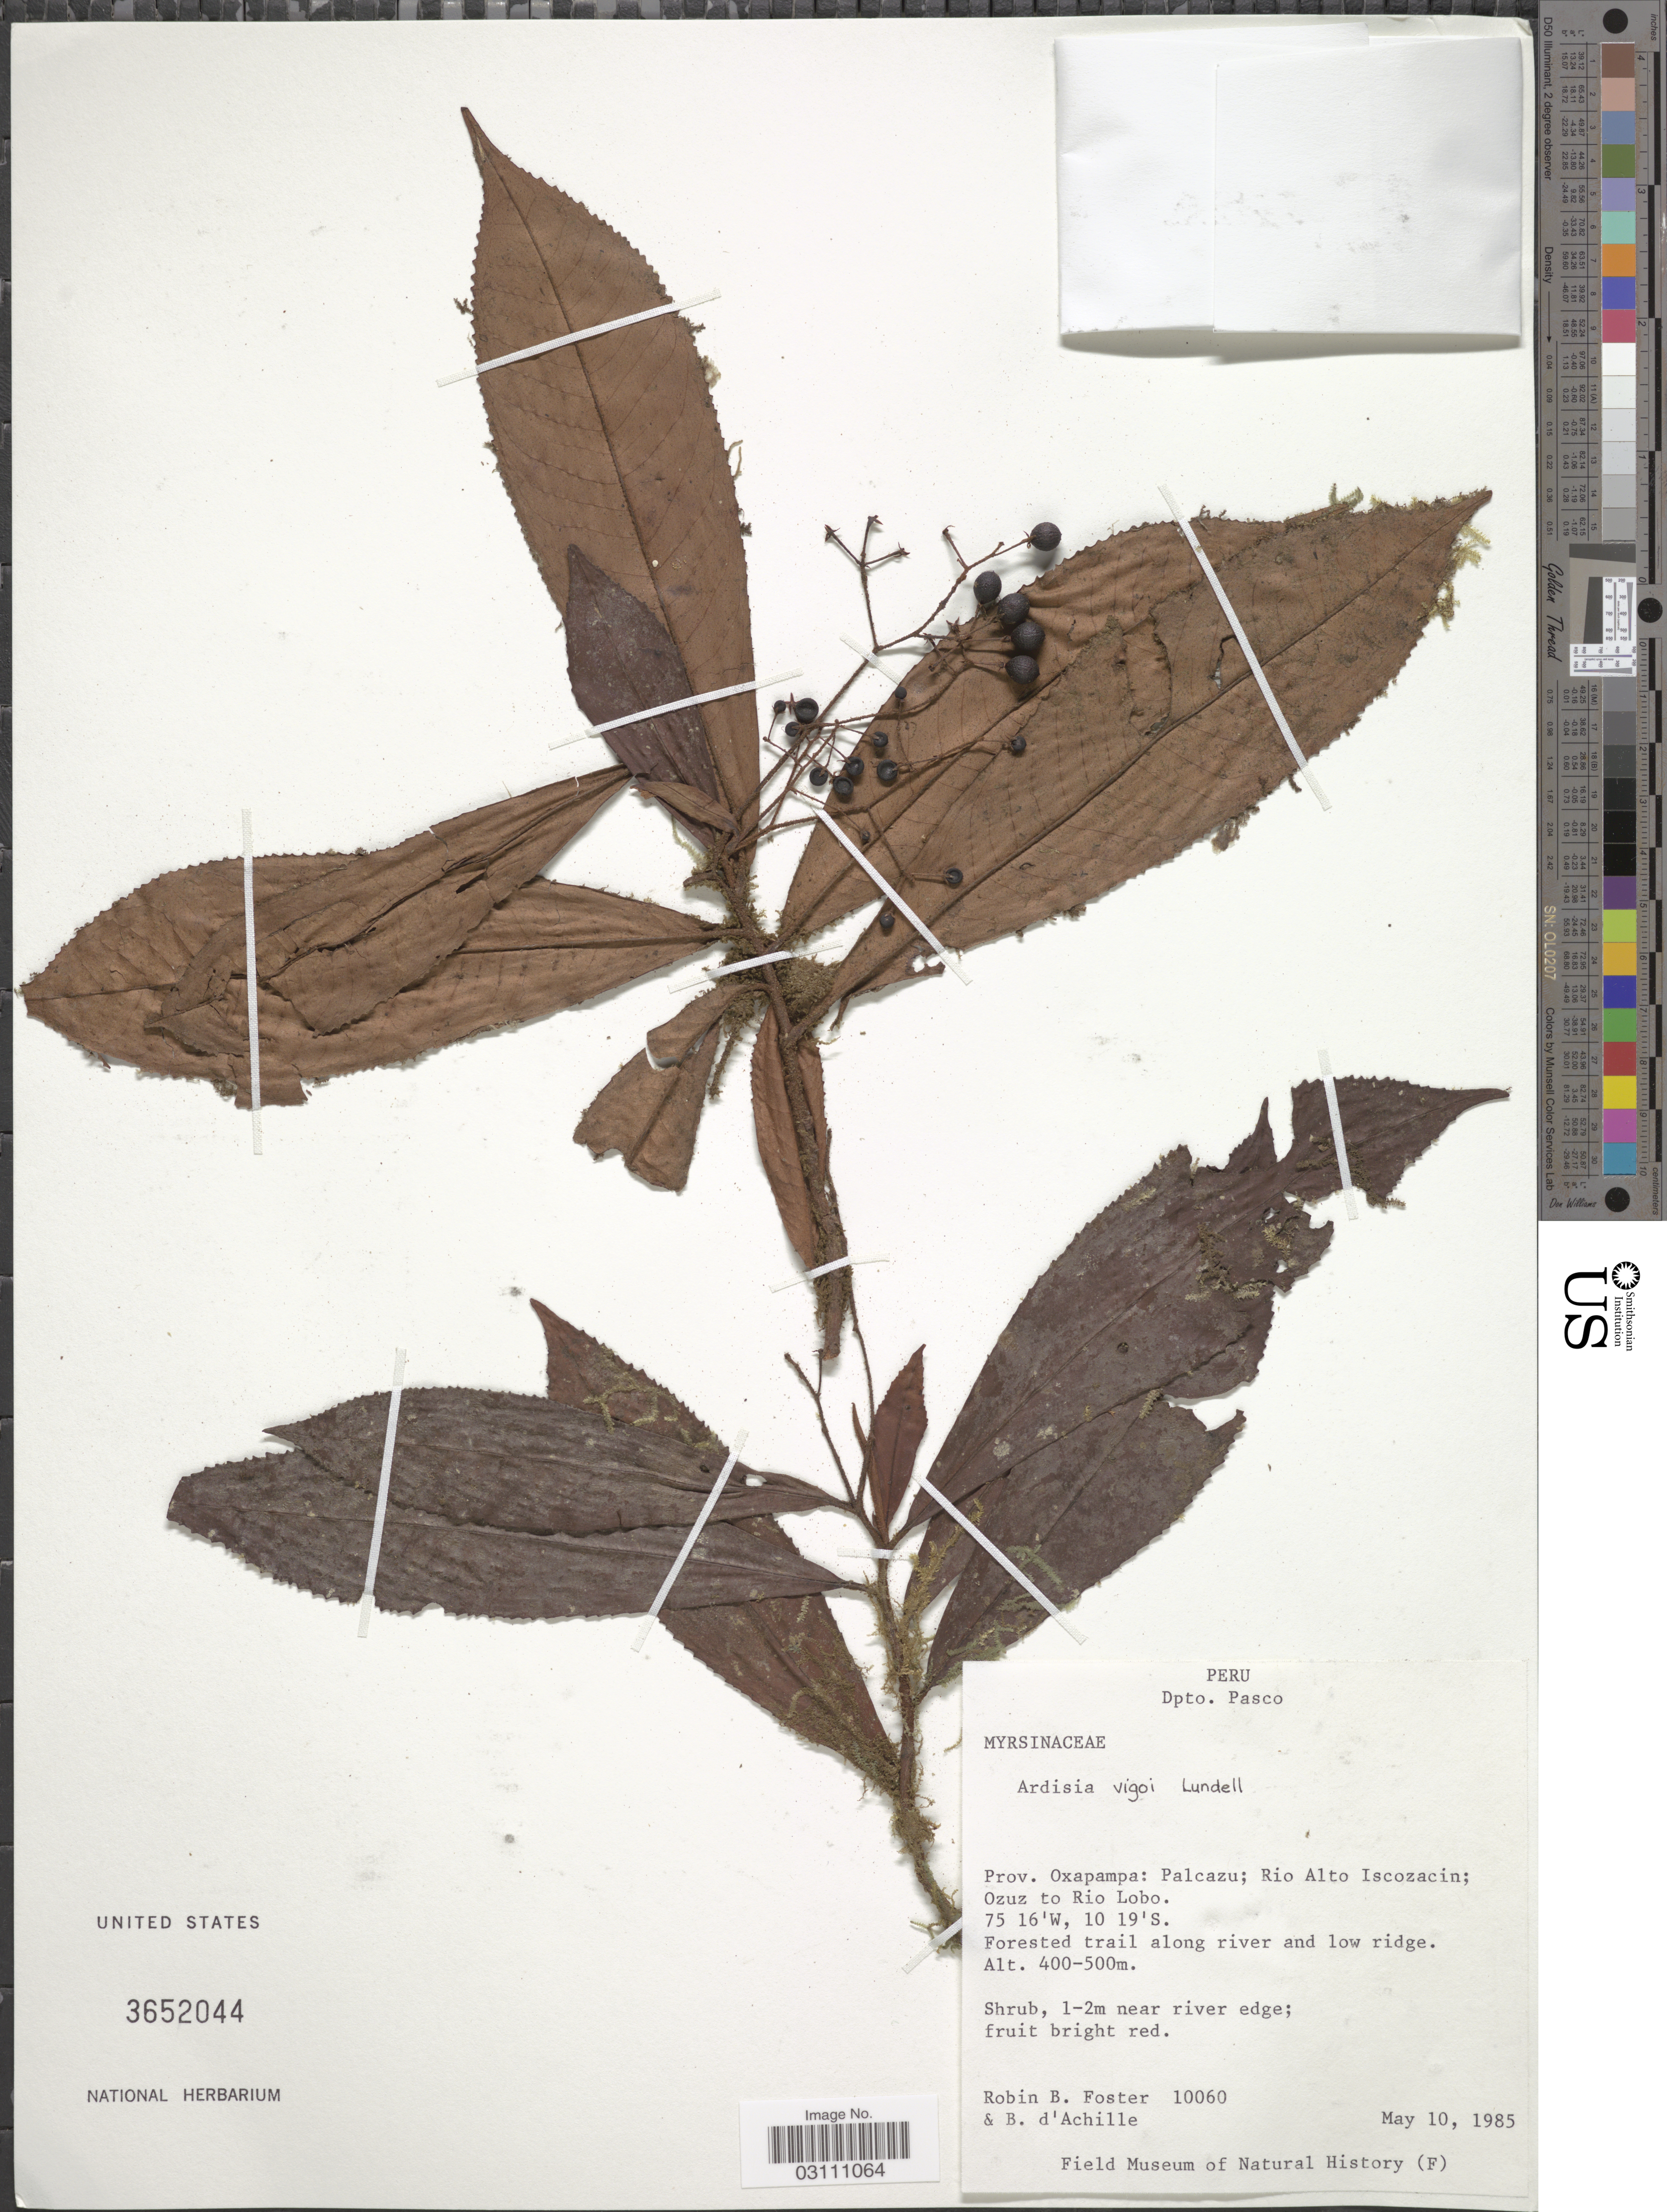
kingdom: Plantae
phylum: Tracheophyta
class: Magnoliopsida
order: Ericales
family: Primulaceae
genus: Ardisia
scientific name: Ardisia vigoi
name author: Lundell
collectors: R. B. Foster & B. d'Achille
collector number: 10060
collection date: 1985-05-10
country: Peru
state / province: Pasco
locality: Dpto. Pasco. Prov. Oxapampa: Palcazu; Rio Alto Iscozacin; Ozuz to Rio Lobo.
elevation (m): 400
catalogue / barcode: US 3652044